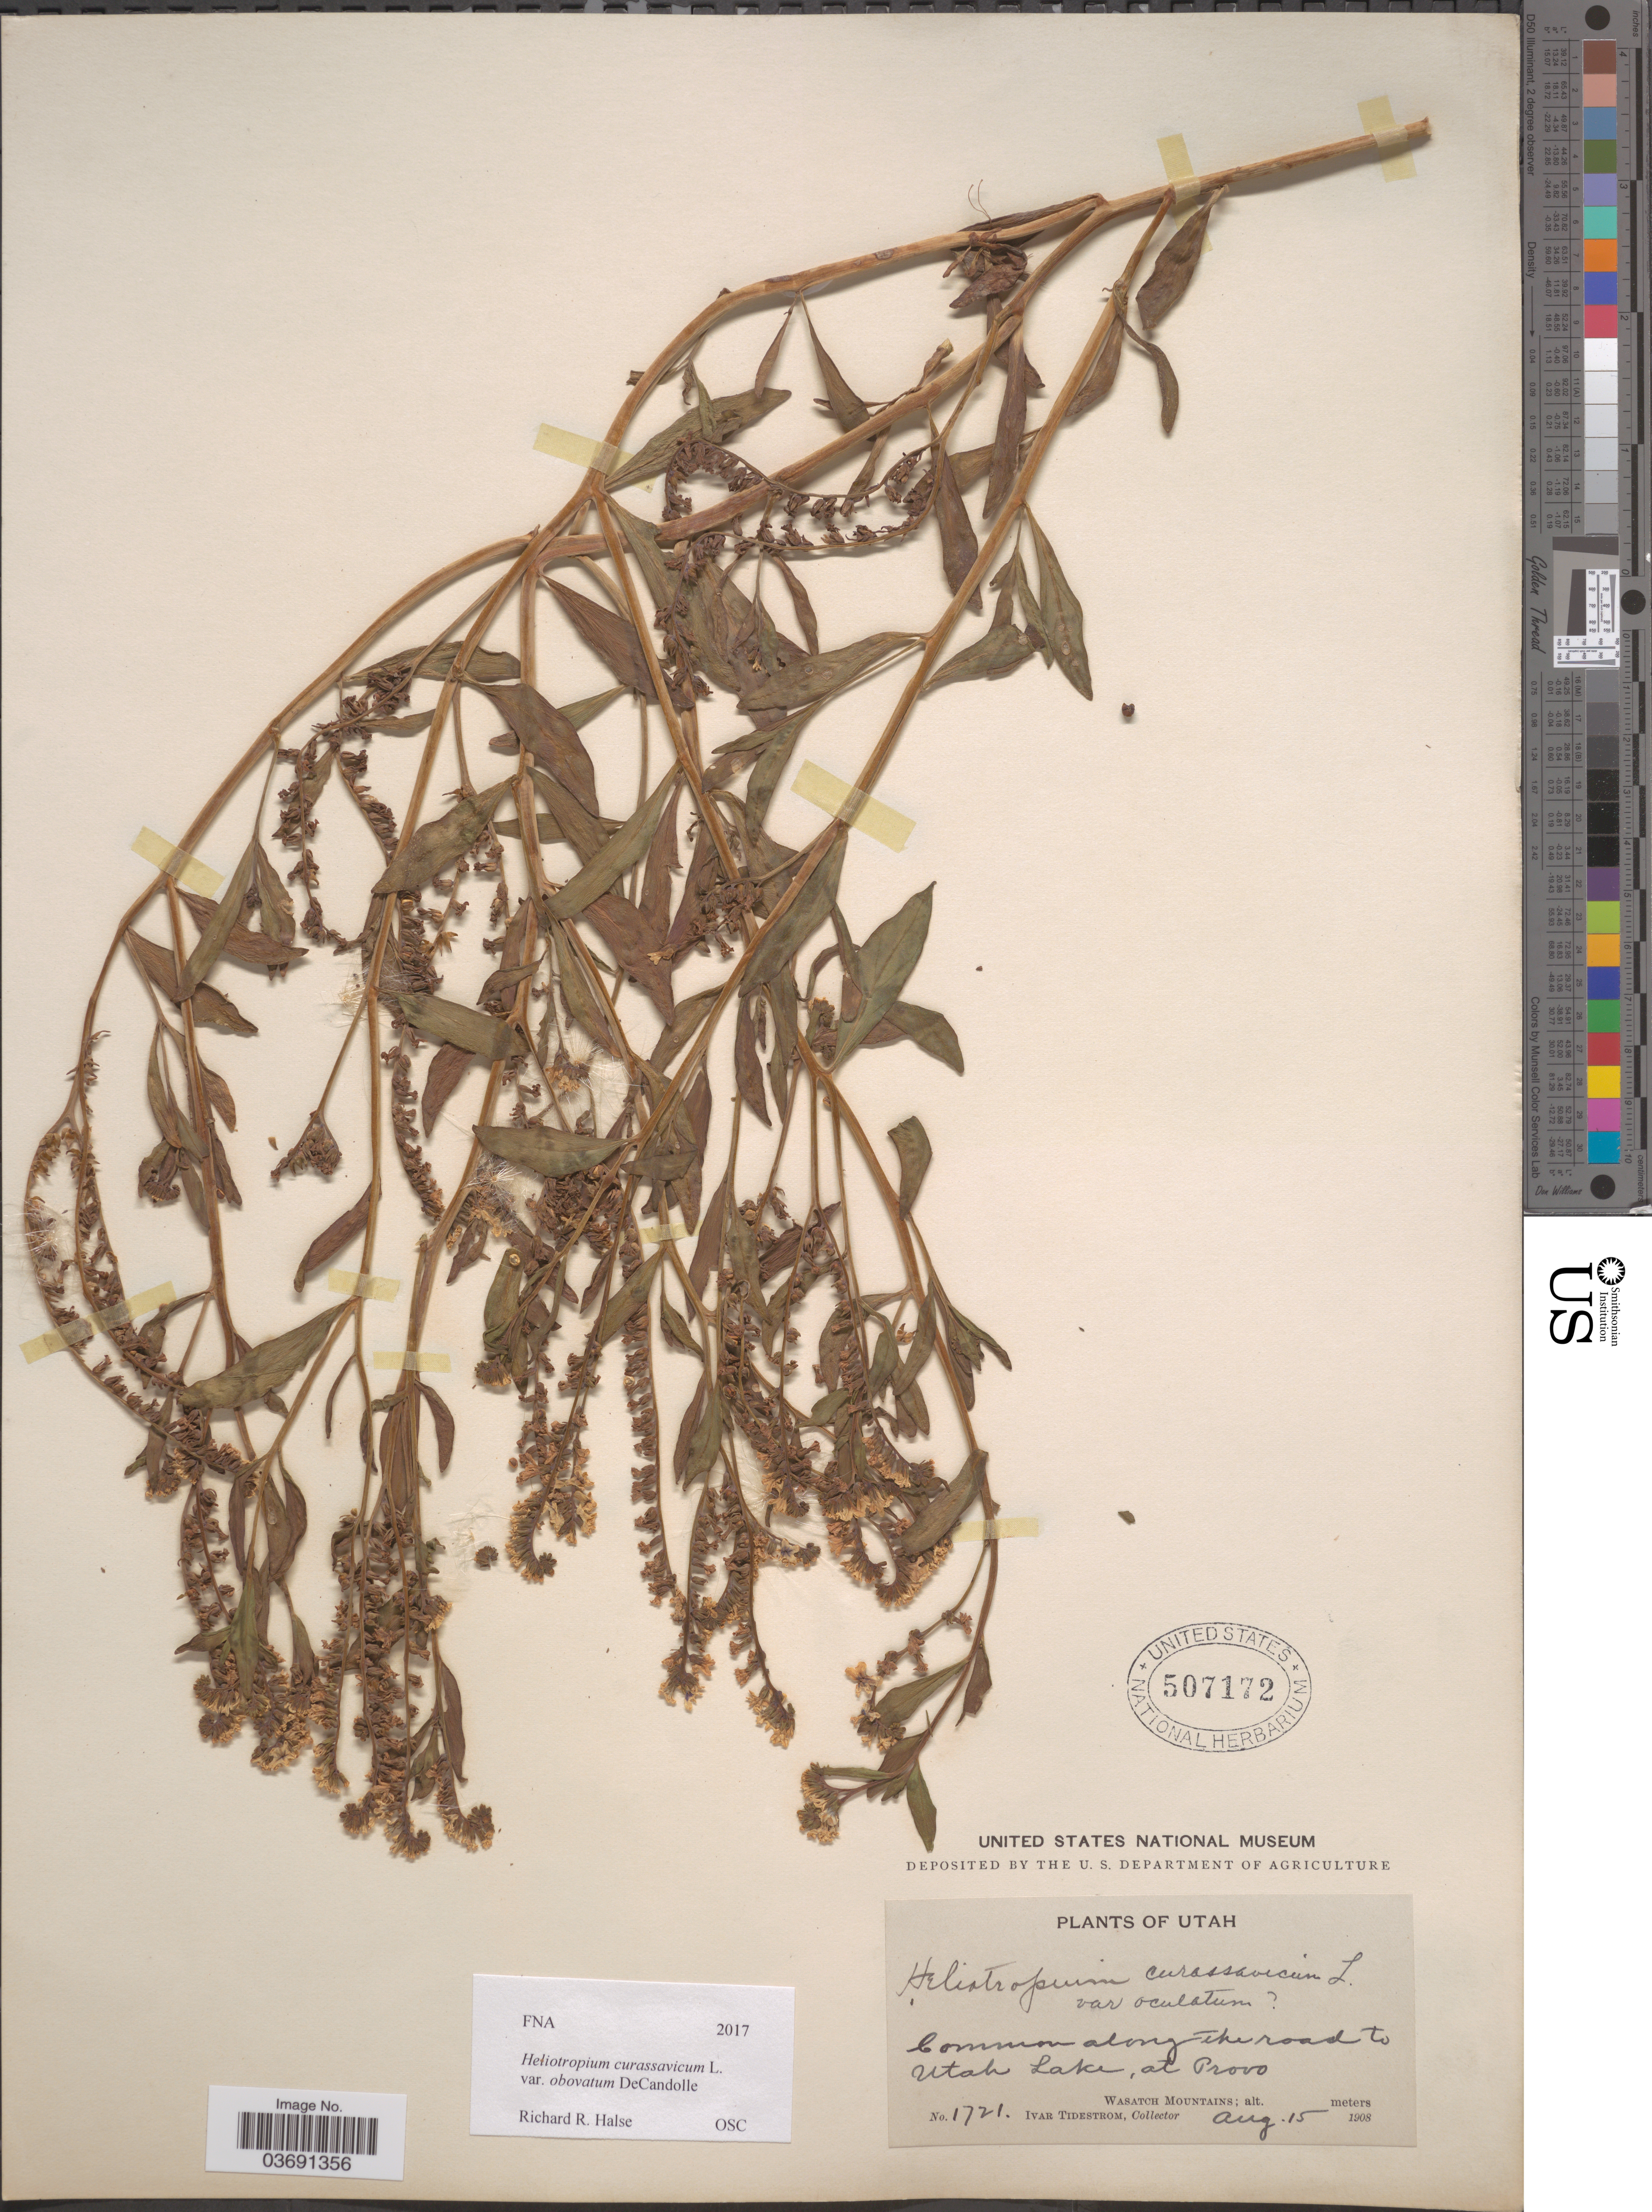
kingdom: Plantae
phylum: Tracheophyta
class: Magnoliopsida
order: Boraginales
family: Heliotropiaceae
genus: Heliotropium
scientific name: Heliotropium curassavicum subsp. obovatum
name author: (DC.) Á. Löve & D. Löve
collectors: I. F. Tidestrom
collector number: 1721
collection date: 1908-08-15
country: United States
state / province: Utah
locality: Along The road to Utah Lake, at Provo. Wasatch Mountains.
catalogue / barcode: US 507172